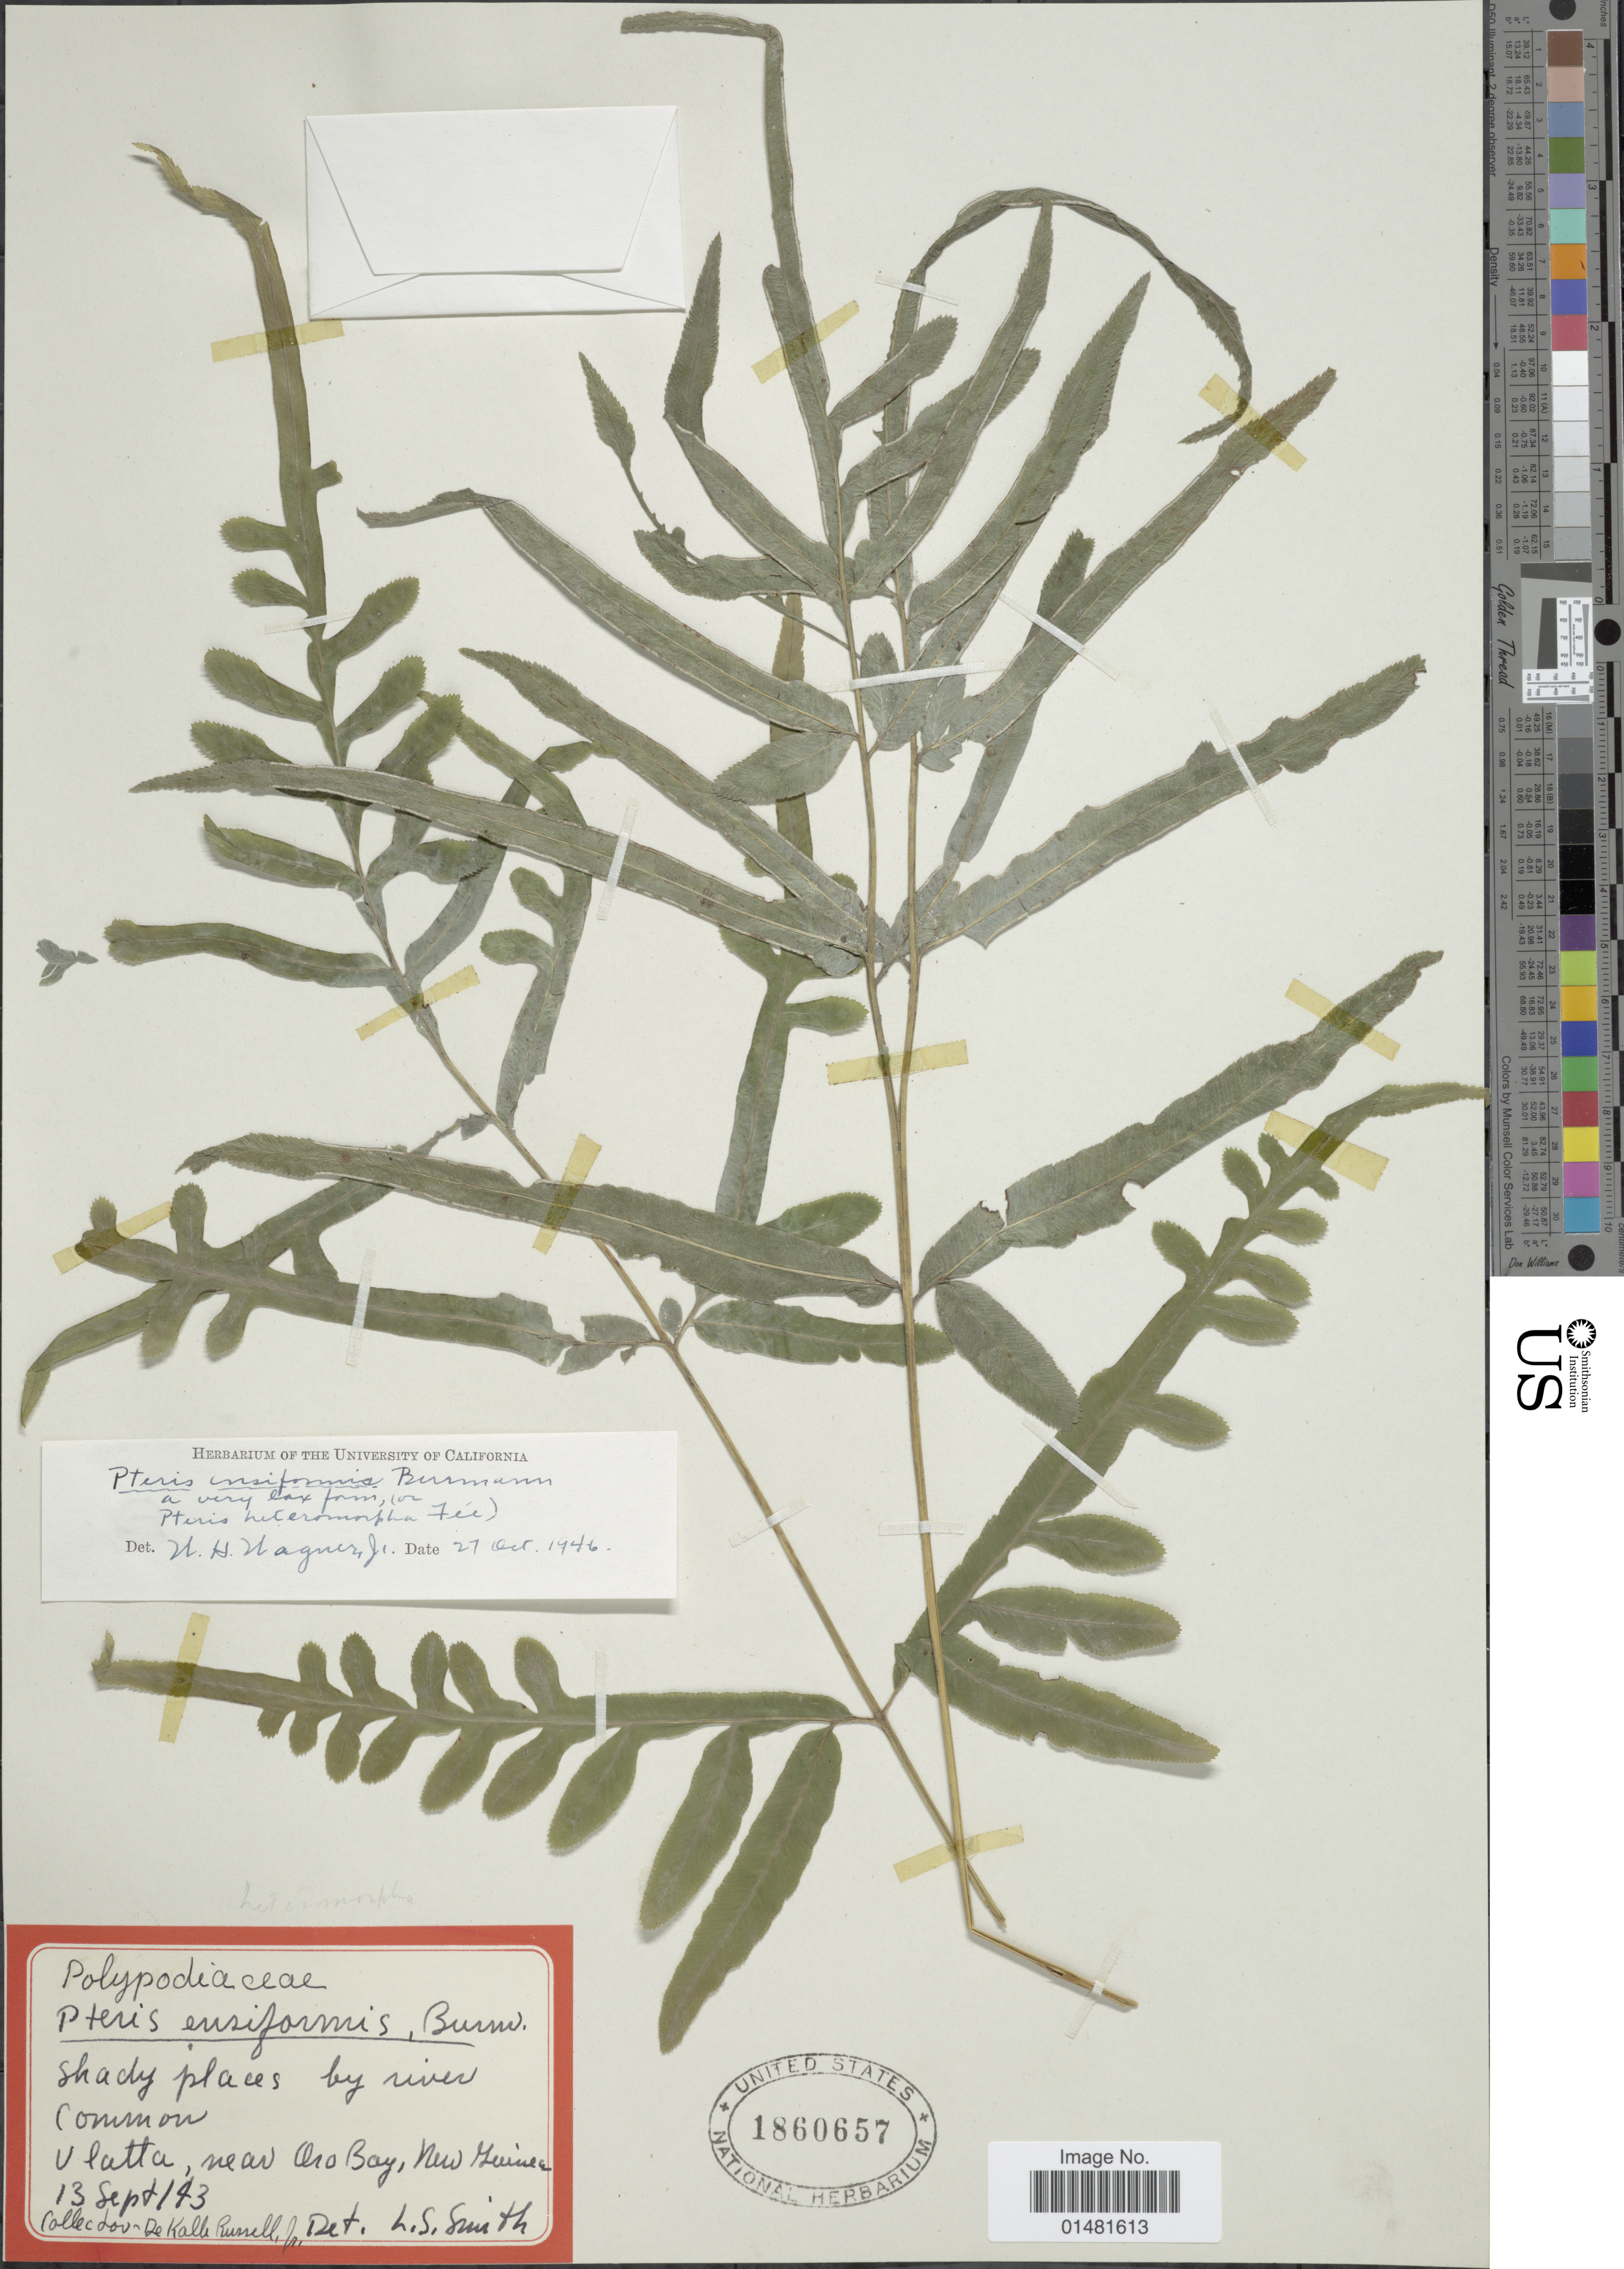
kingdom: Plantae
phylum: Tracheophyta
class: Polypodiopsida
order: Polypodiales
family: Pteridaceae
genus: Pteris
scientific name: Pteris ensiformis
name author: Burm. f.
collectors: D. K. Russell Jr.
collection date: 1943-09-13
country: Papua New Guinea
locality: Vlatta, near Oro Bay, New Guinea [interpreted]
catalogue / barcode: US 1860657